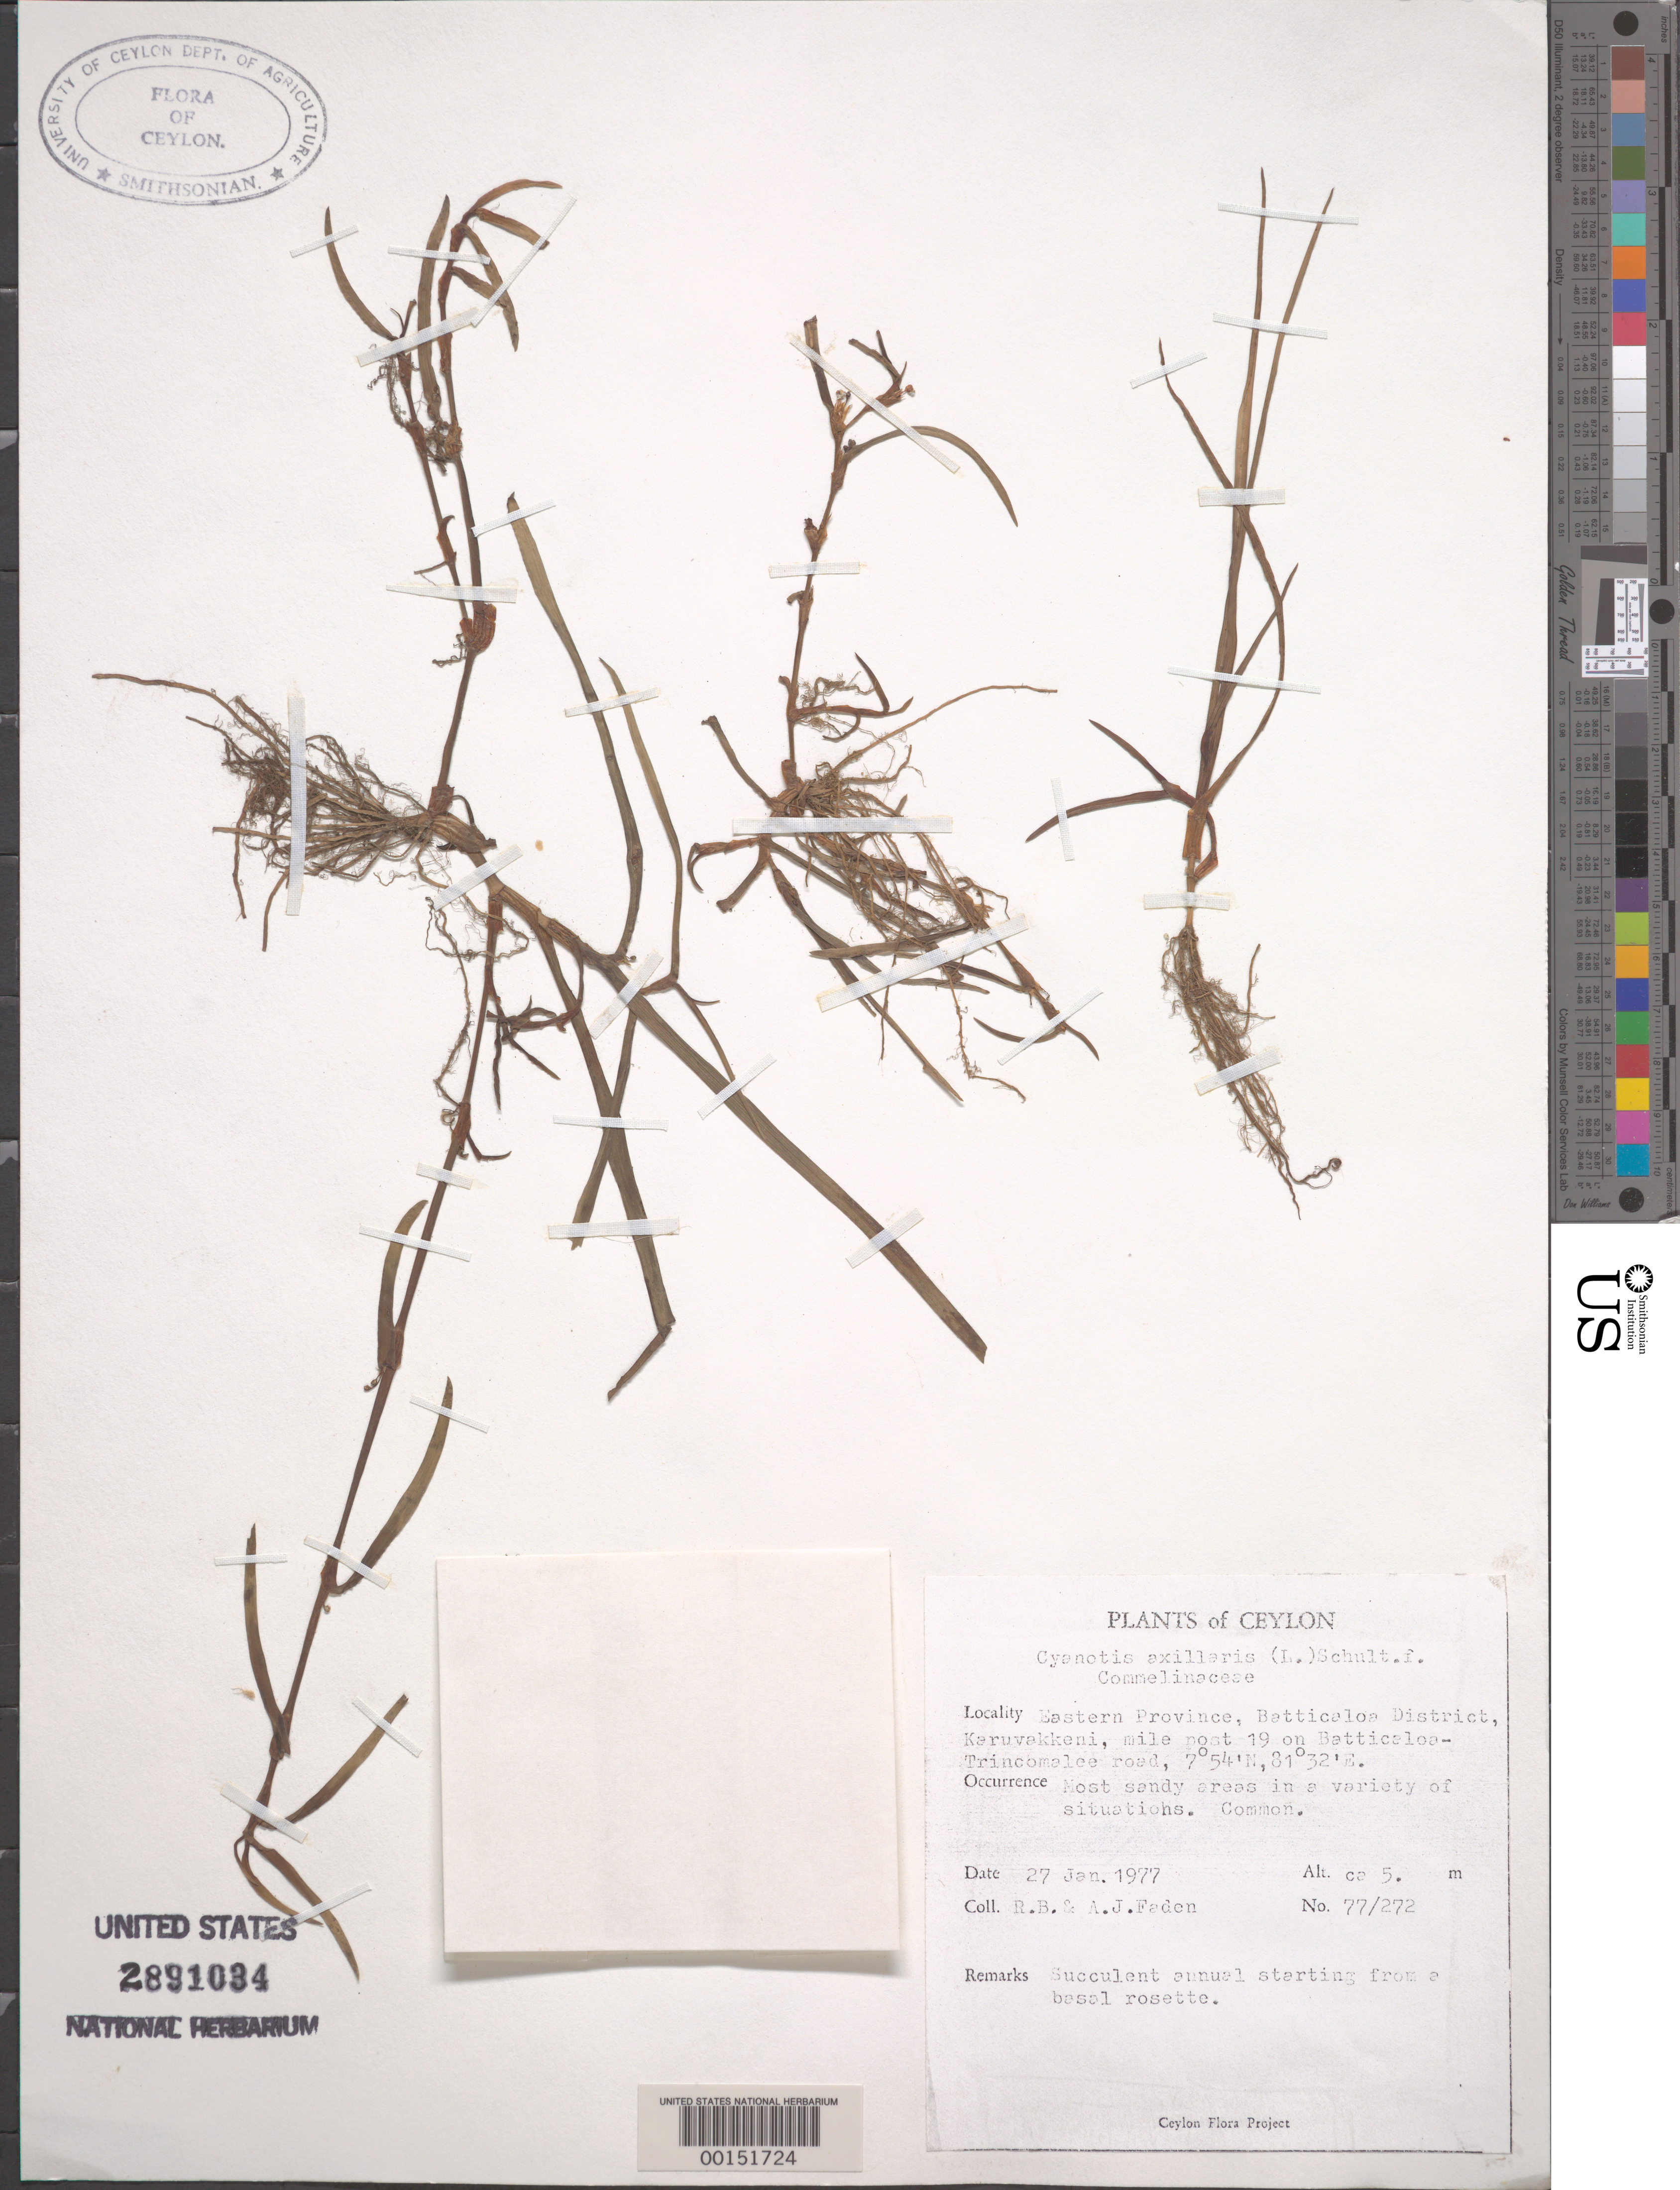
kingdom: Plantae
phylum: Tracheophyta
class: Liliopsida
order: Commelinales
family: Commelinaceae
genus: Cyanotis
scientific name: Cyanotis axillaris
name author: (L.) D. Don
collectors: R. B. Faden & A. J. Faden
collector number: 77/272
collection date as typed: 27 Jan 1977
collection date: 1977-01-27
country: Sri Lanka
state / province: Eastern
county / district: Batticaloa Dist.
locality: Karuvakkeni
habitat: Sandy soil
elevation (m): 5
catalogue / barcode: US 2891034